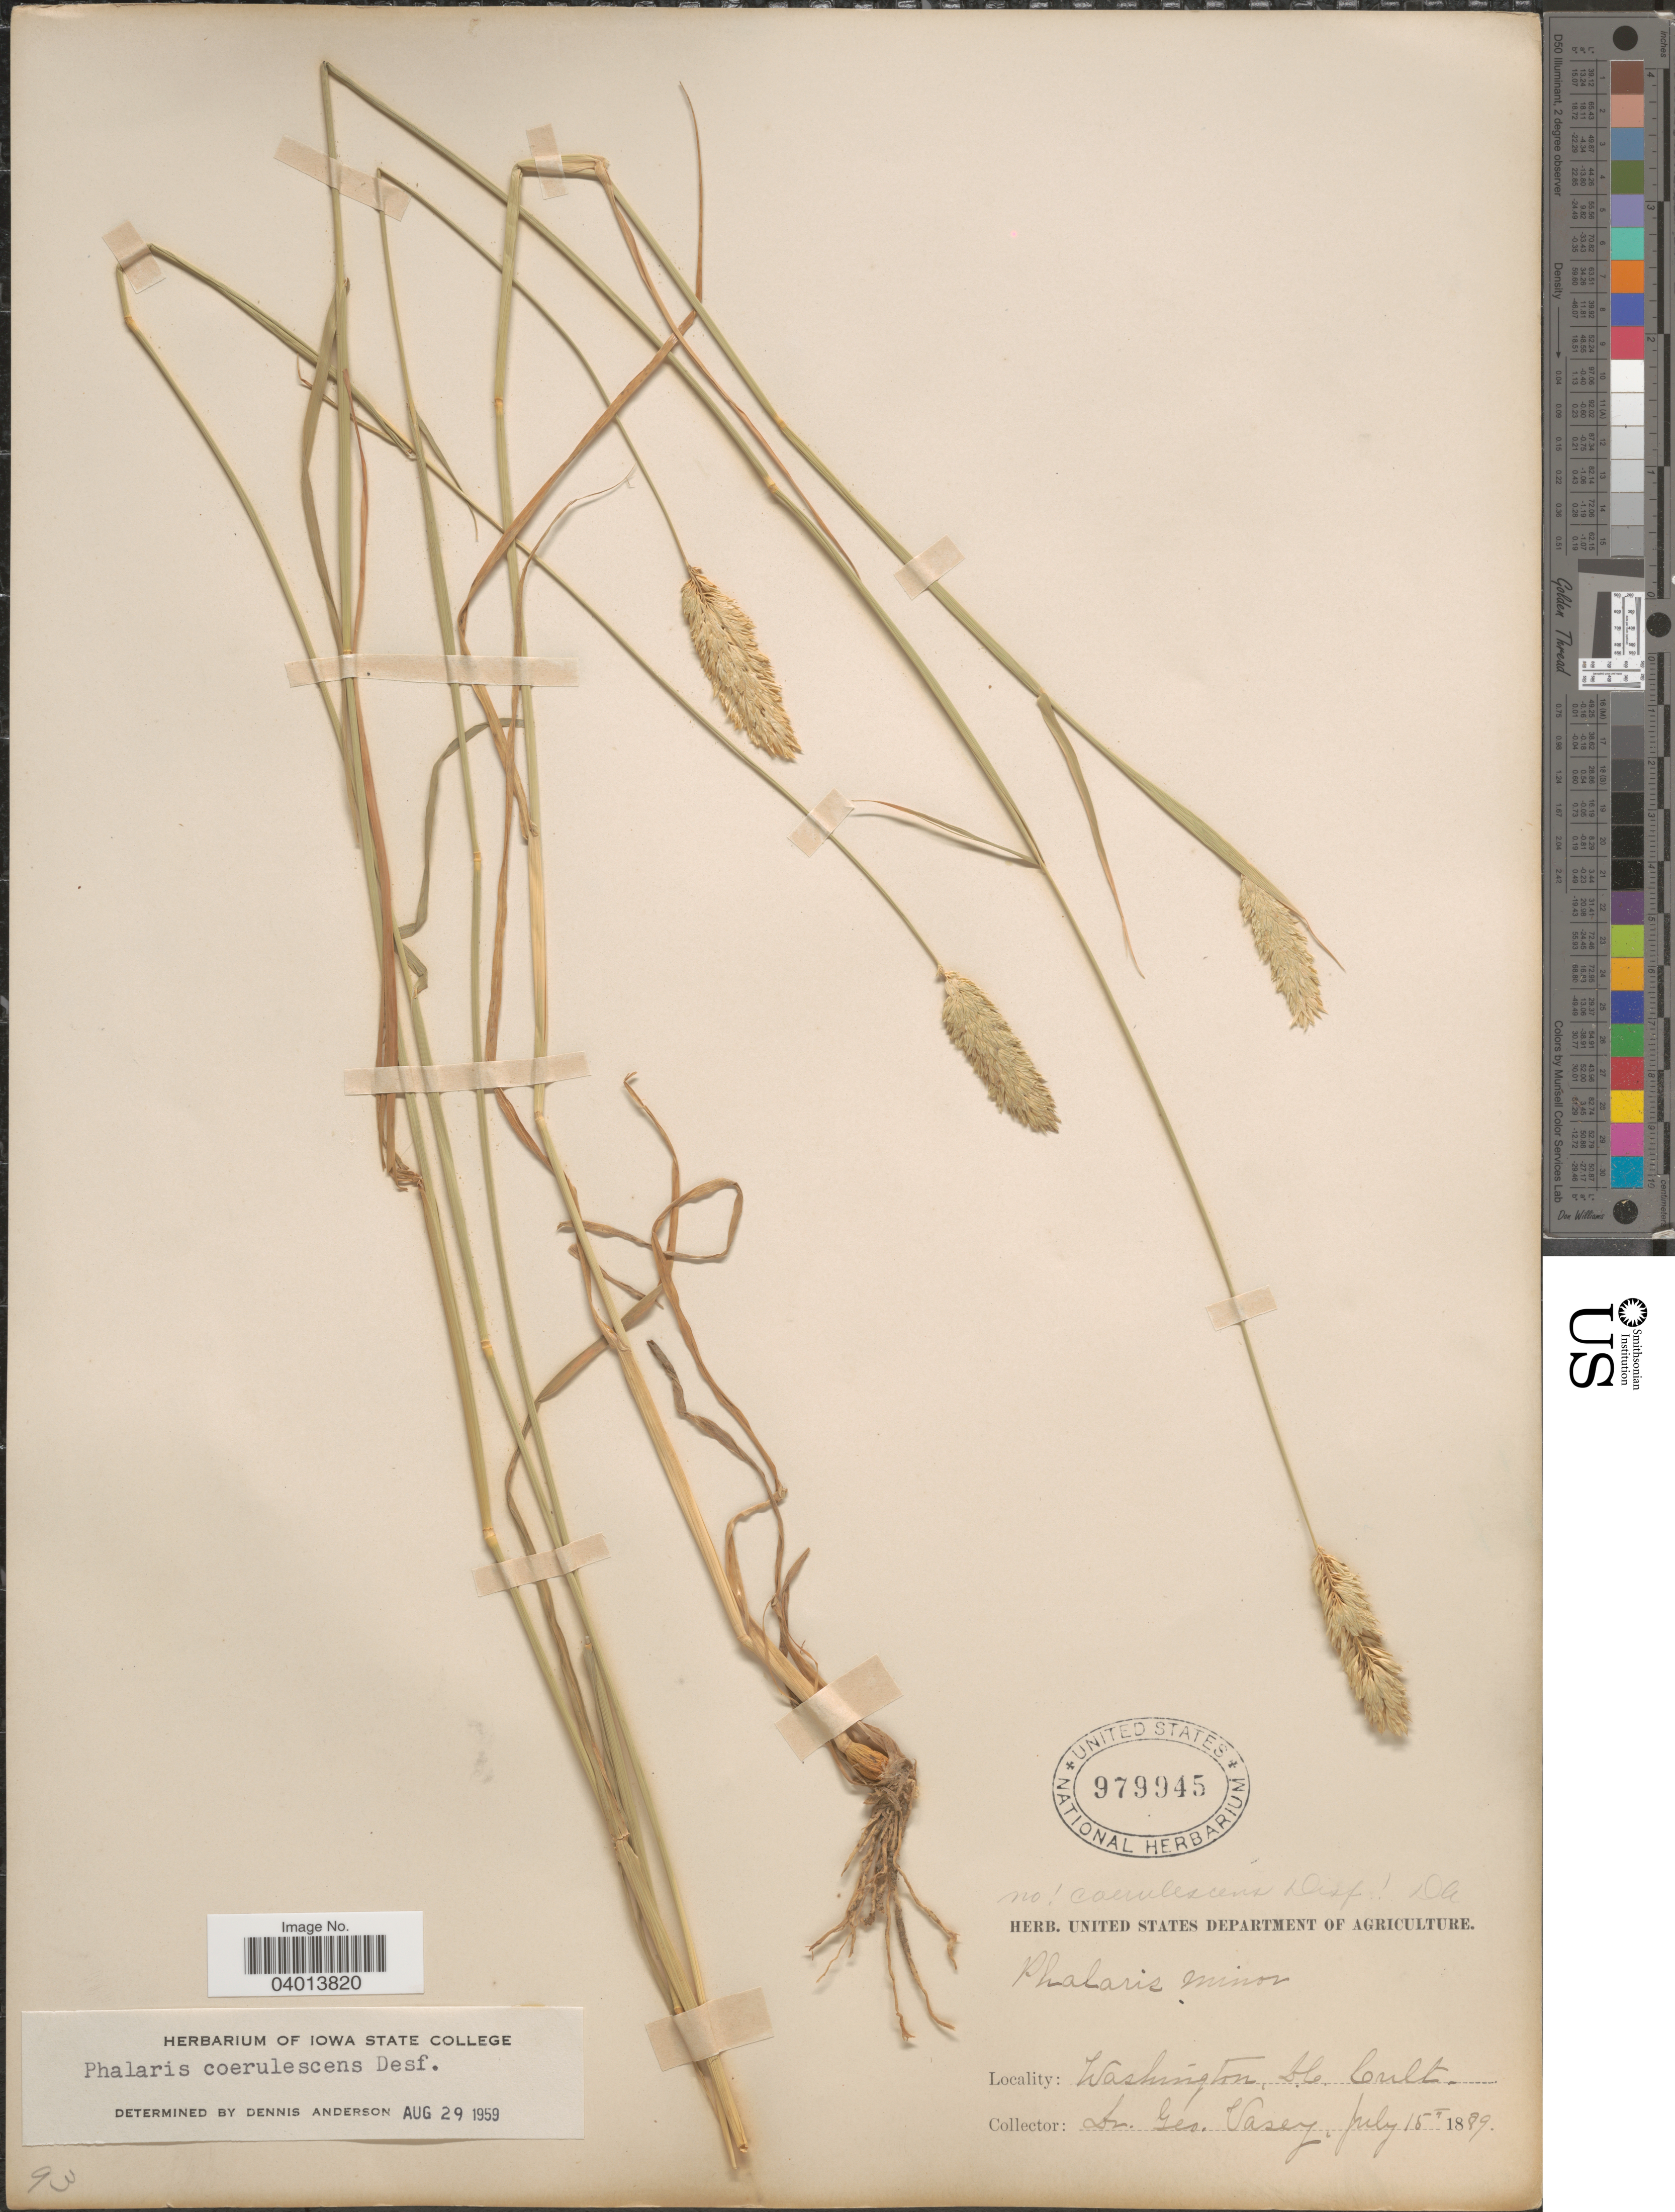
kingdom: Plantae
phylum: Tracheophyta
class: Liliopsida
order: Poales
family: Poaceae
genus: Phalaris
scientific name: Phalaris coerulescens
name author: Desf.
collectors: G. R. Vasey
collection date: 1889-07-15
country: United States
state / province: District of Columbia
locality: Washington, D.C.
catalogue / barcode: US 979945